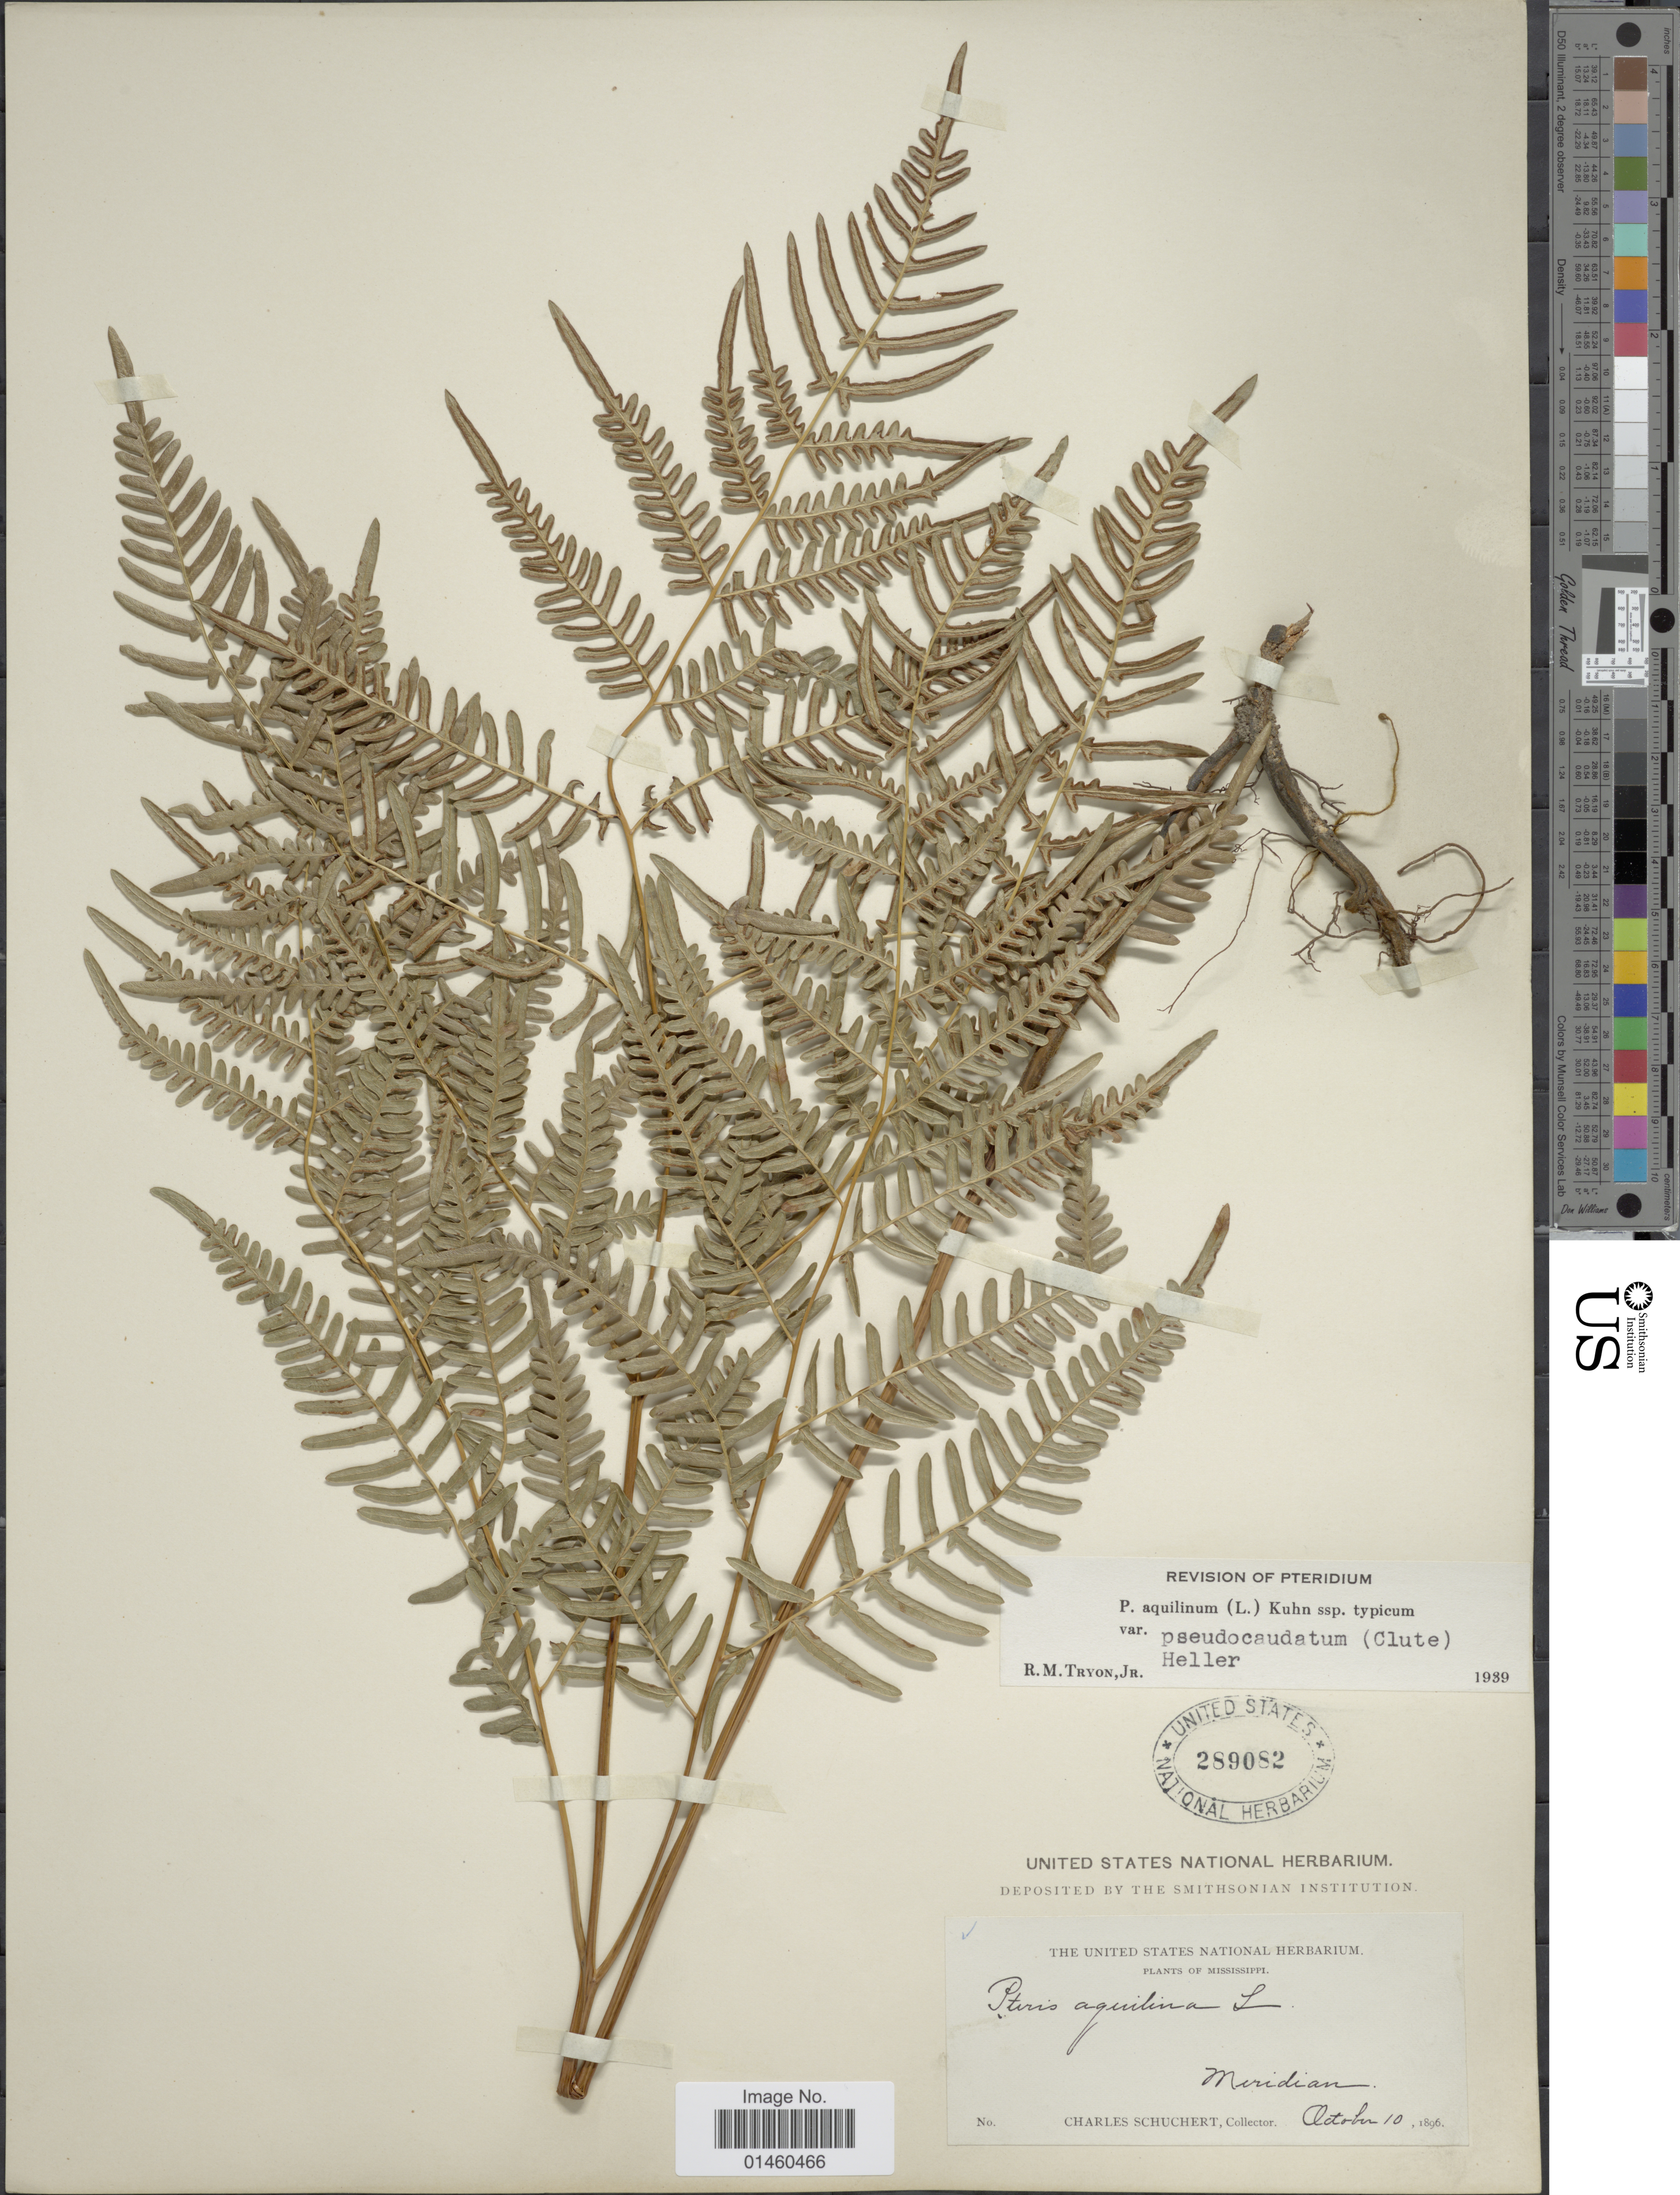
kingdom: Plantae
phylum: Tracheophyta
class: Polypodiopsida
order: Polypodiales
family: Dennstaedtiaceae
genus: Pteridium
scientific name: Pteridium aquilinum var. pseudocaudatum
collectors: C. Schuchert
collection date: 1896-10-10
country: United States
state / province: Mississippi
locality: Meridian.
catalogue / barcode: US 289082